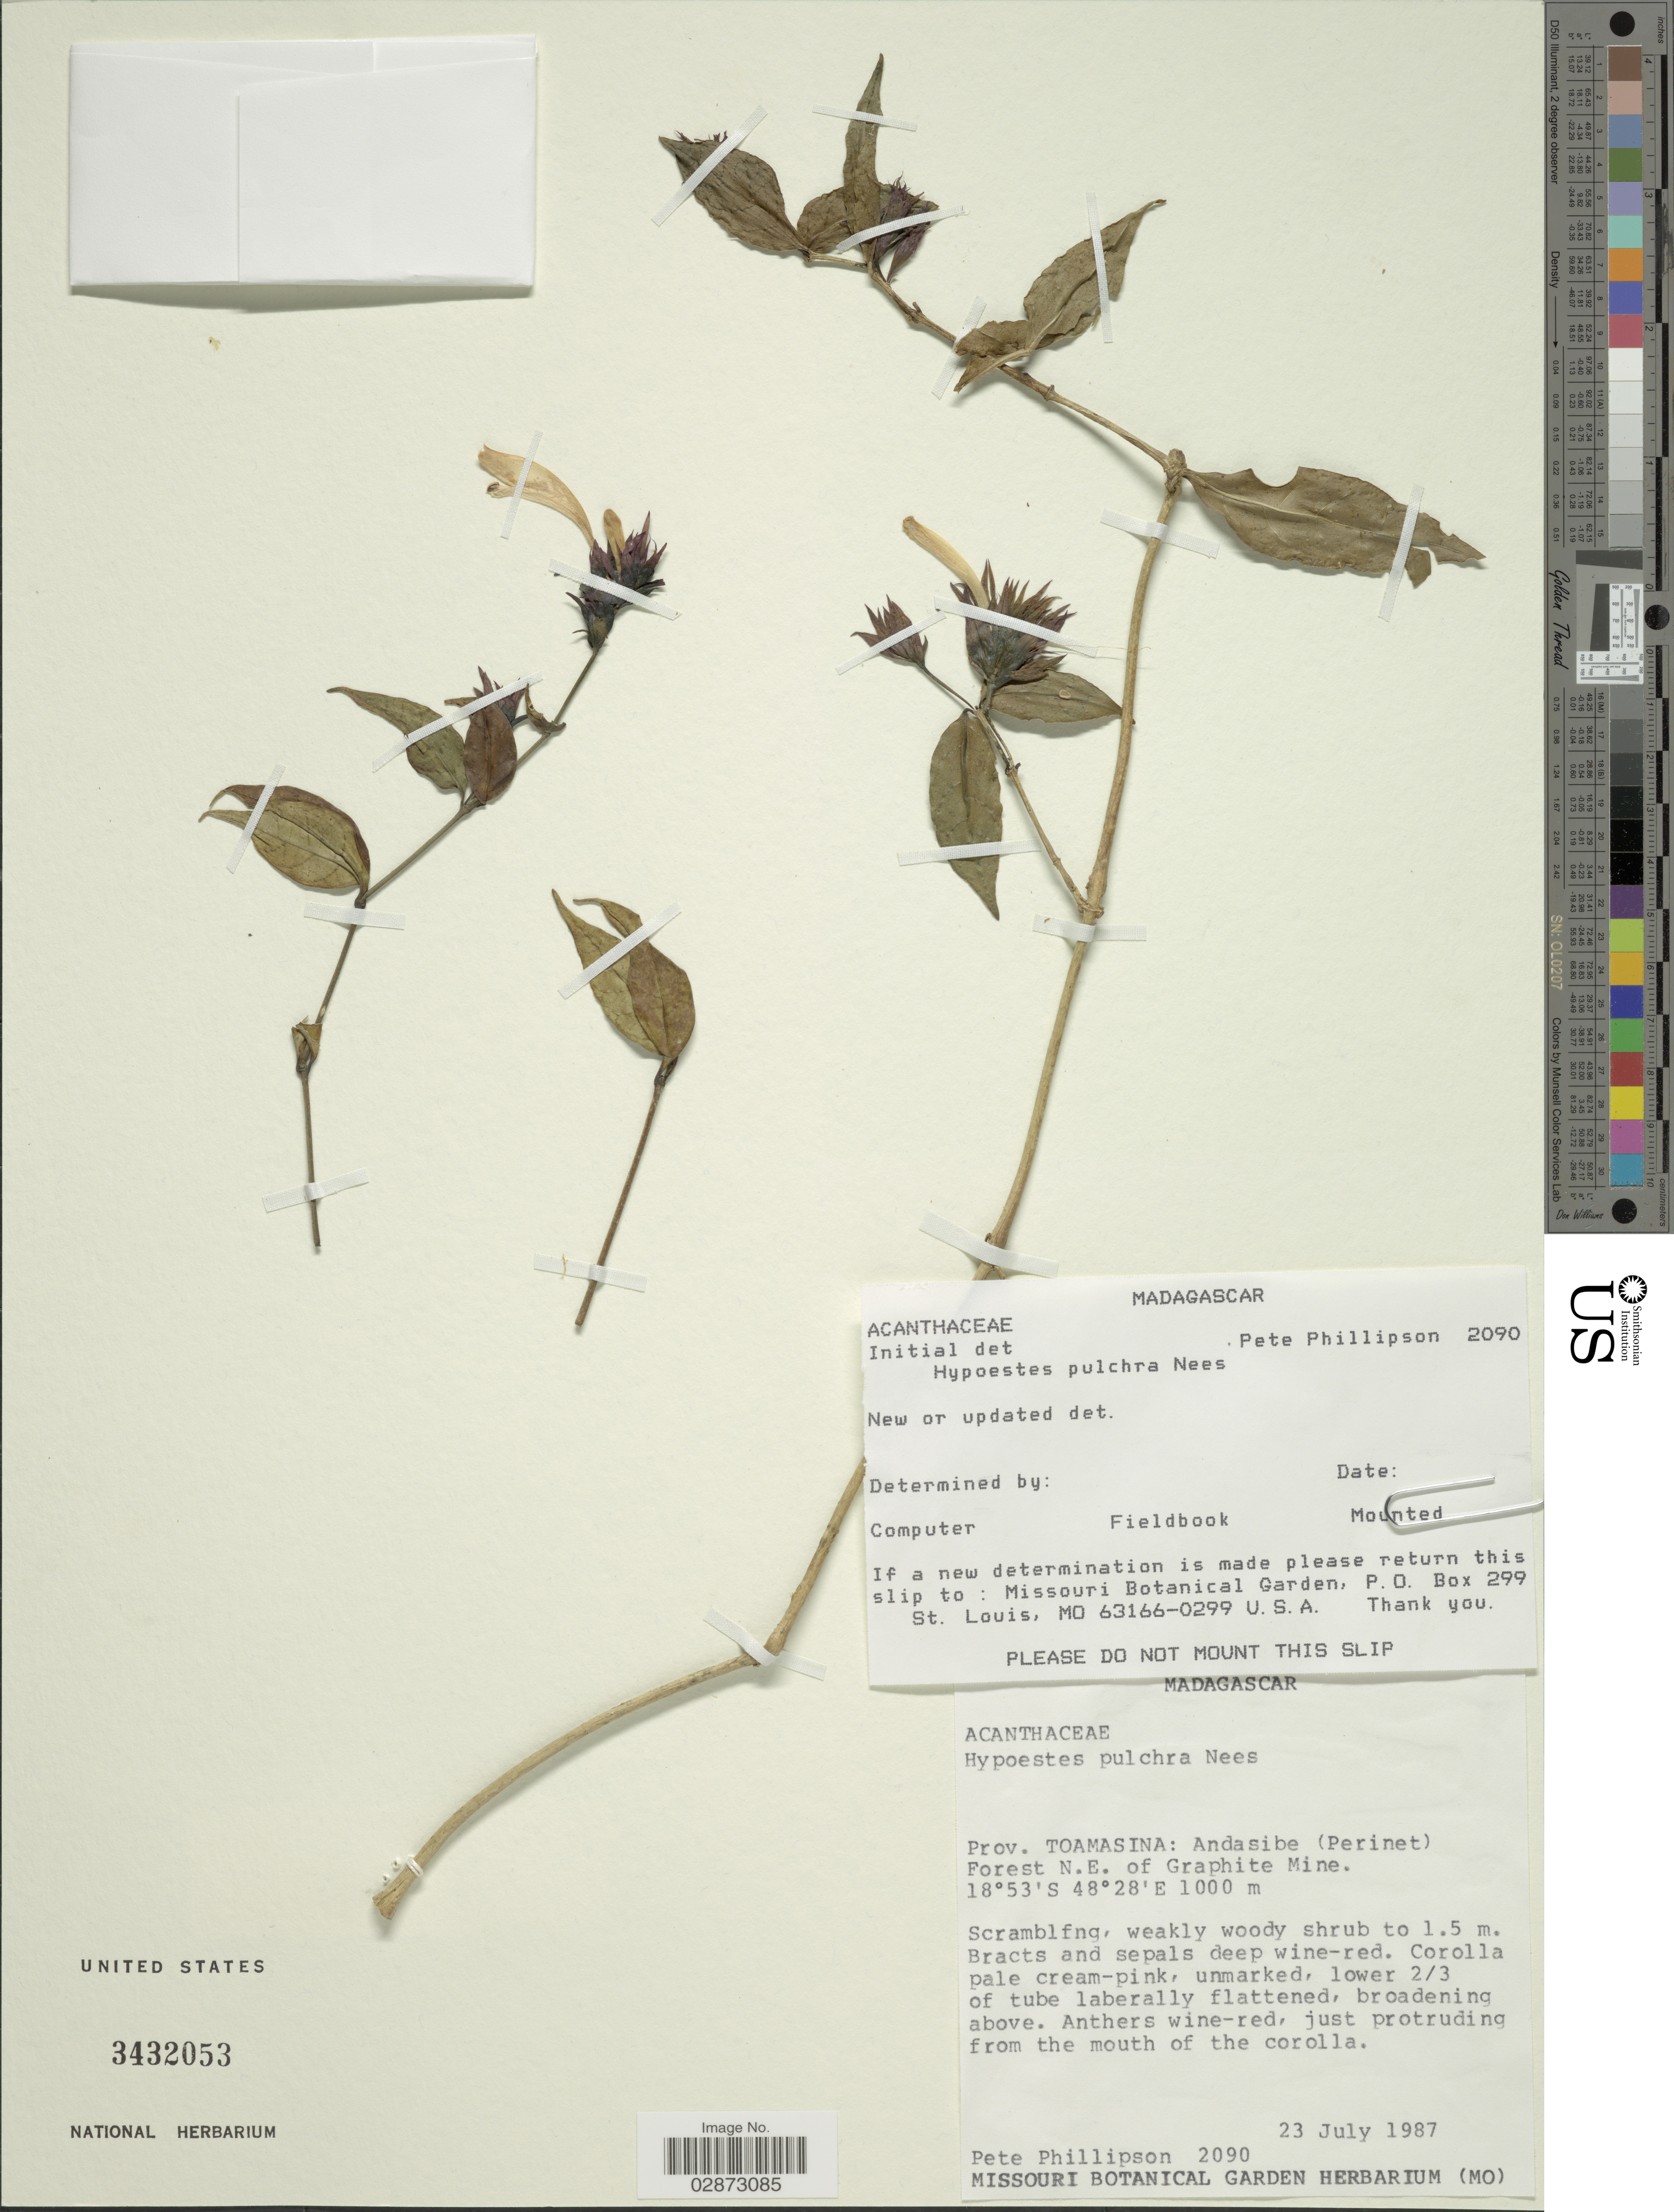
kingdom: Plantae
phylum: Tracheophyta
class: Magnoliopsida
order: Lamiales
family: Acanthaceae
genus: Hypoestes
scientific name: Hypoestes pulchra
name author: Nees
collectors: P. B. Phillipson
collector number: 2090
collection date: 1987-07-23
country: Madagascar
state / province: Alaotra Mangoro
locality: Andasibe (Perinet) Forest N.E. of Graphite Mine.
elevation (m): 1000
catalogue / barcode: US 3432053